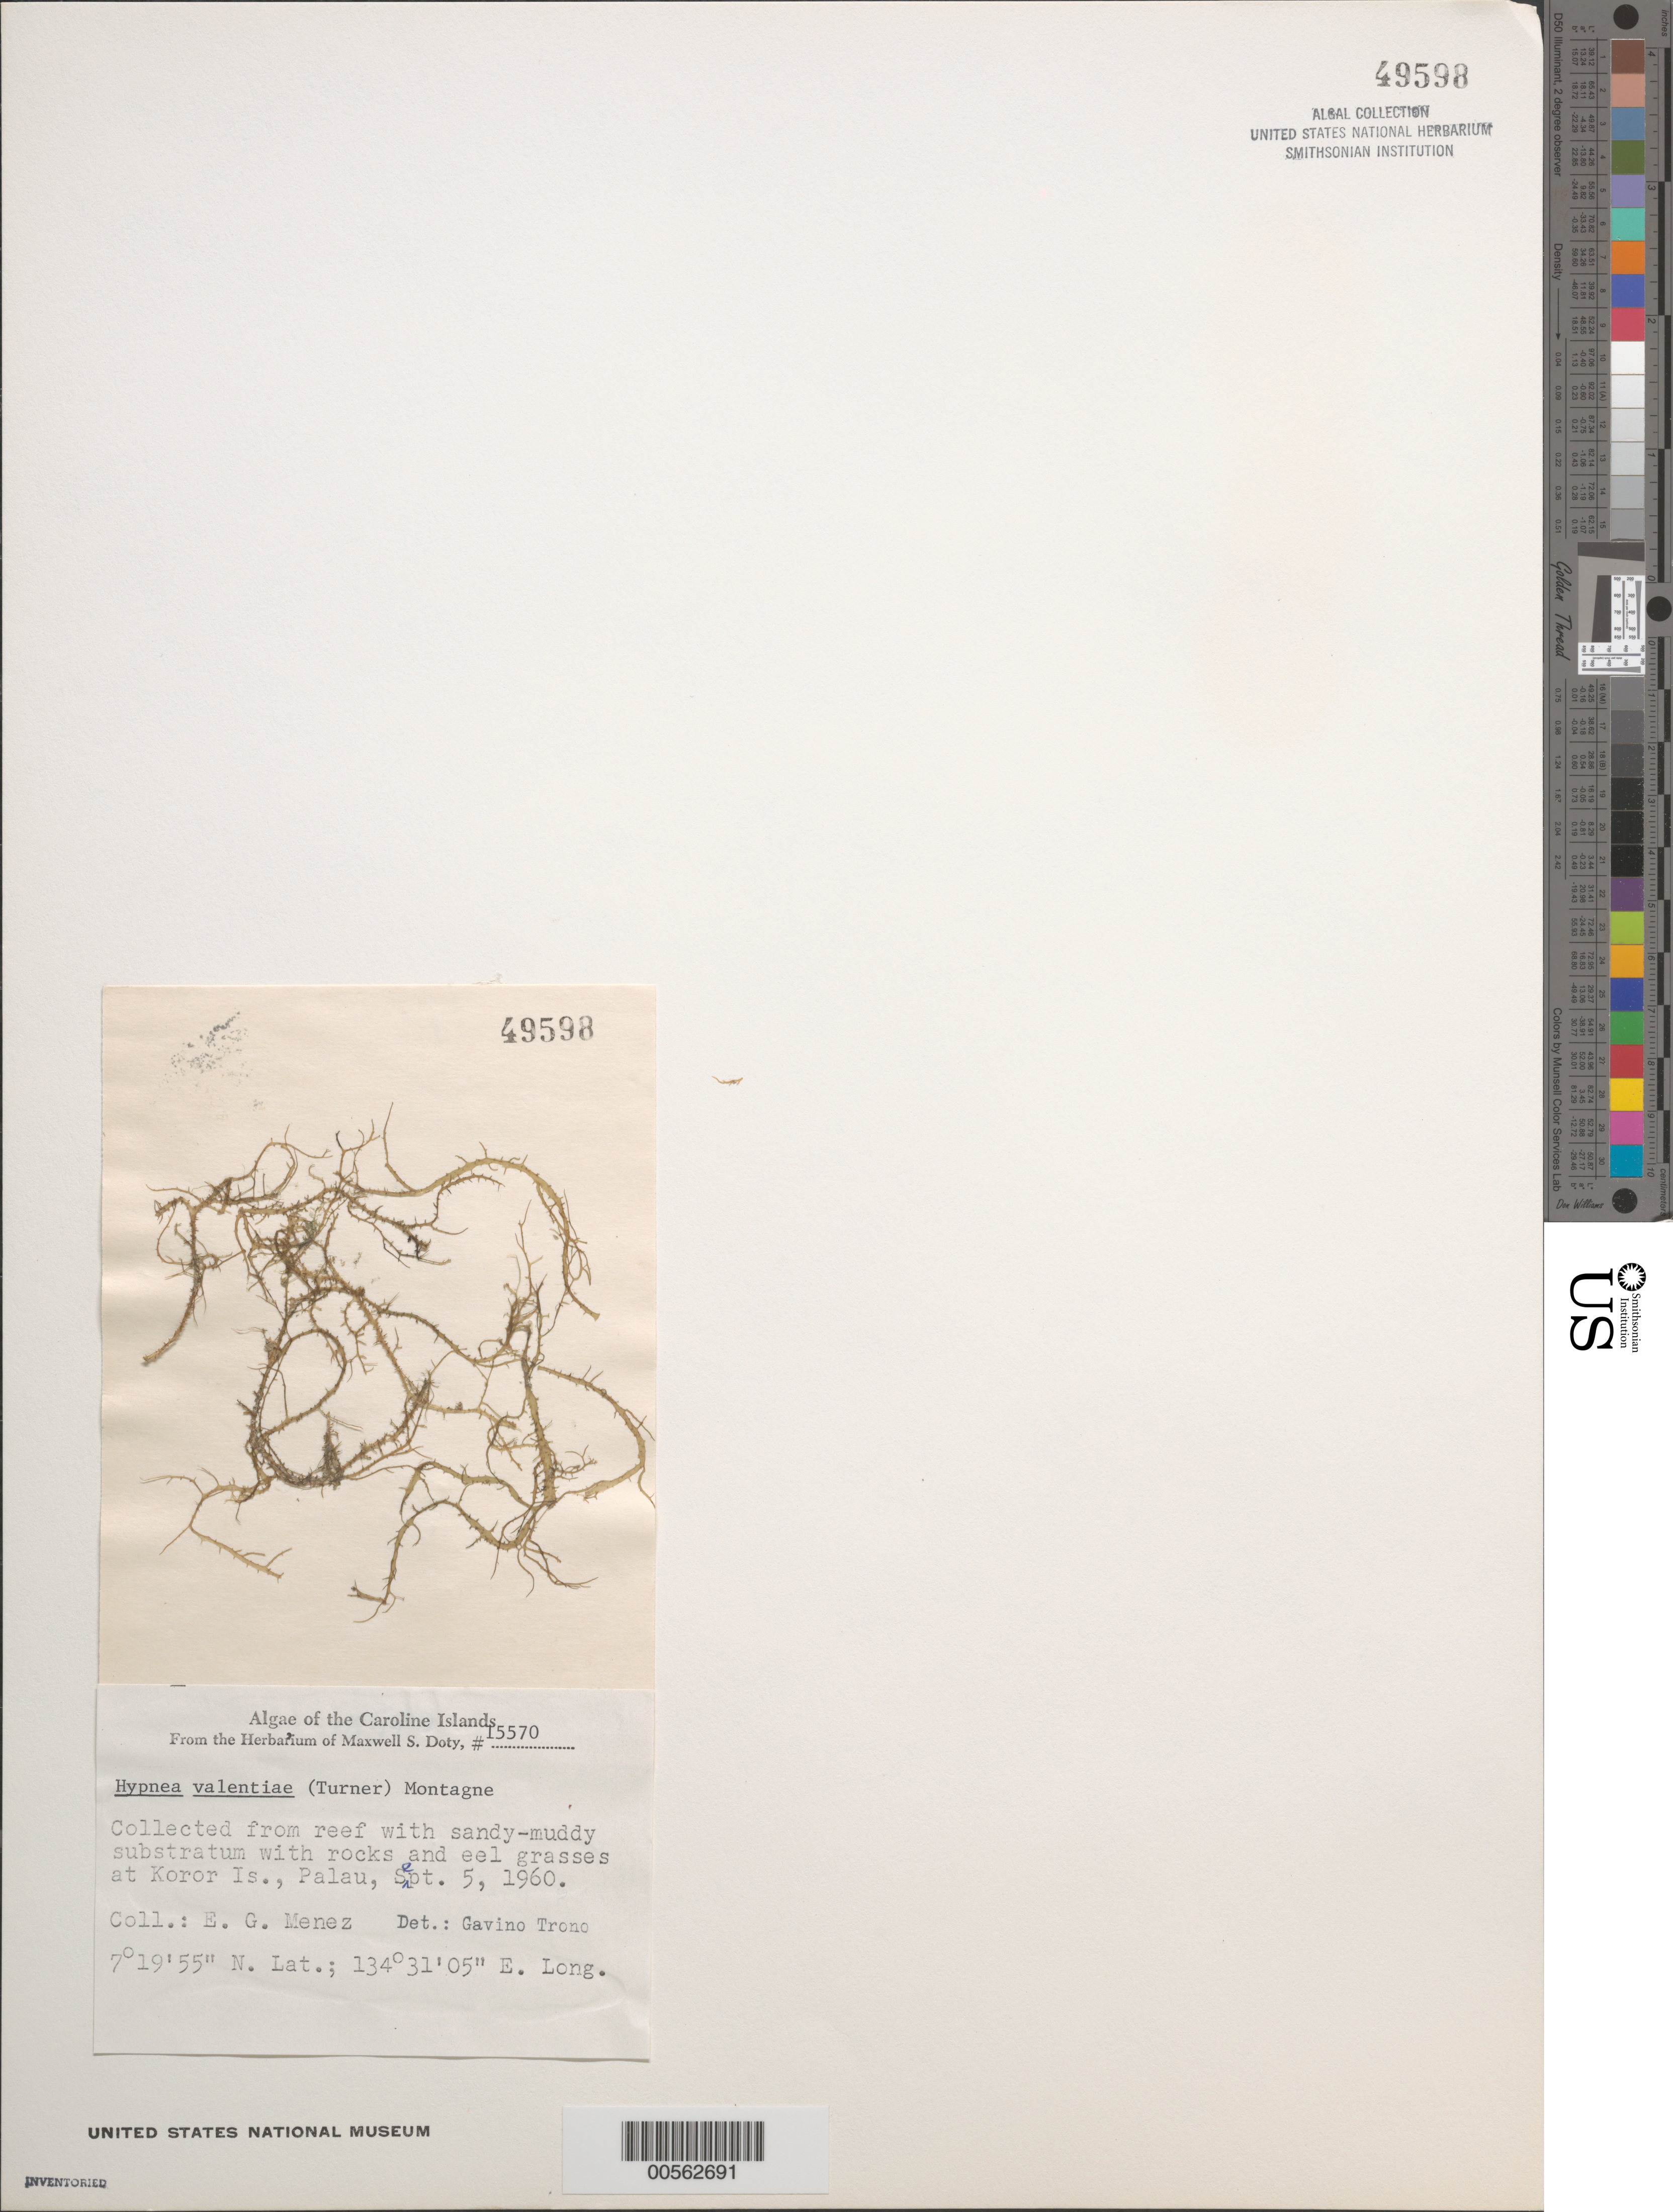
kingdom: Plantae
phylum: Rhodophyta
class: Florideophyceae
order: Gigartinales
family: Cystocloniaceae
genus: Hypnea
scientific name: Hypnea valentiae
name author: (Turner) Mont.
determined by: Trono, Gavino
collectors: Meñez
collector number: MSD 15570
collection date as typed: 05 Sep 1960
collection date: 1960-09-05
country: Palau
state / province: Koror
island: Oreor (Koror)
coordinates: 7 19' 55" N, 134 31' 05" E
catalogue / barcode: US 49598